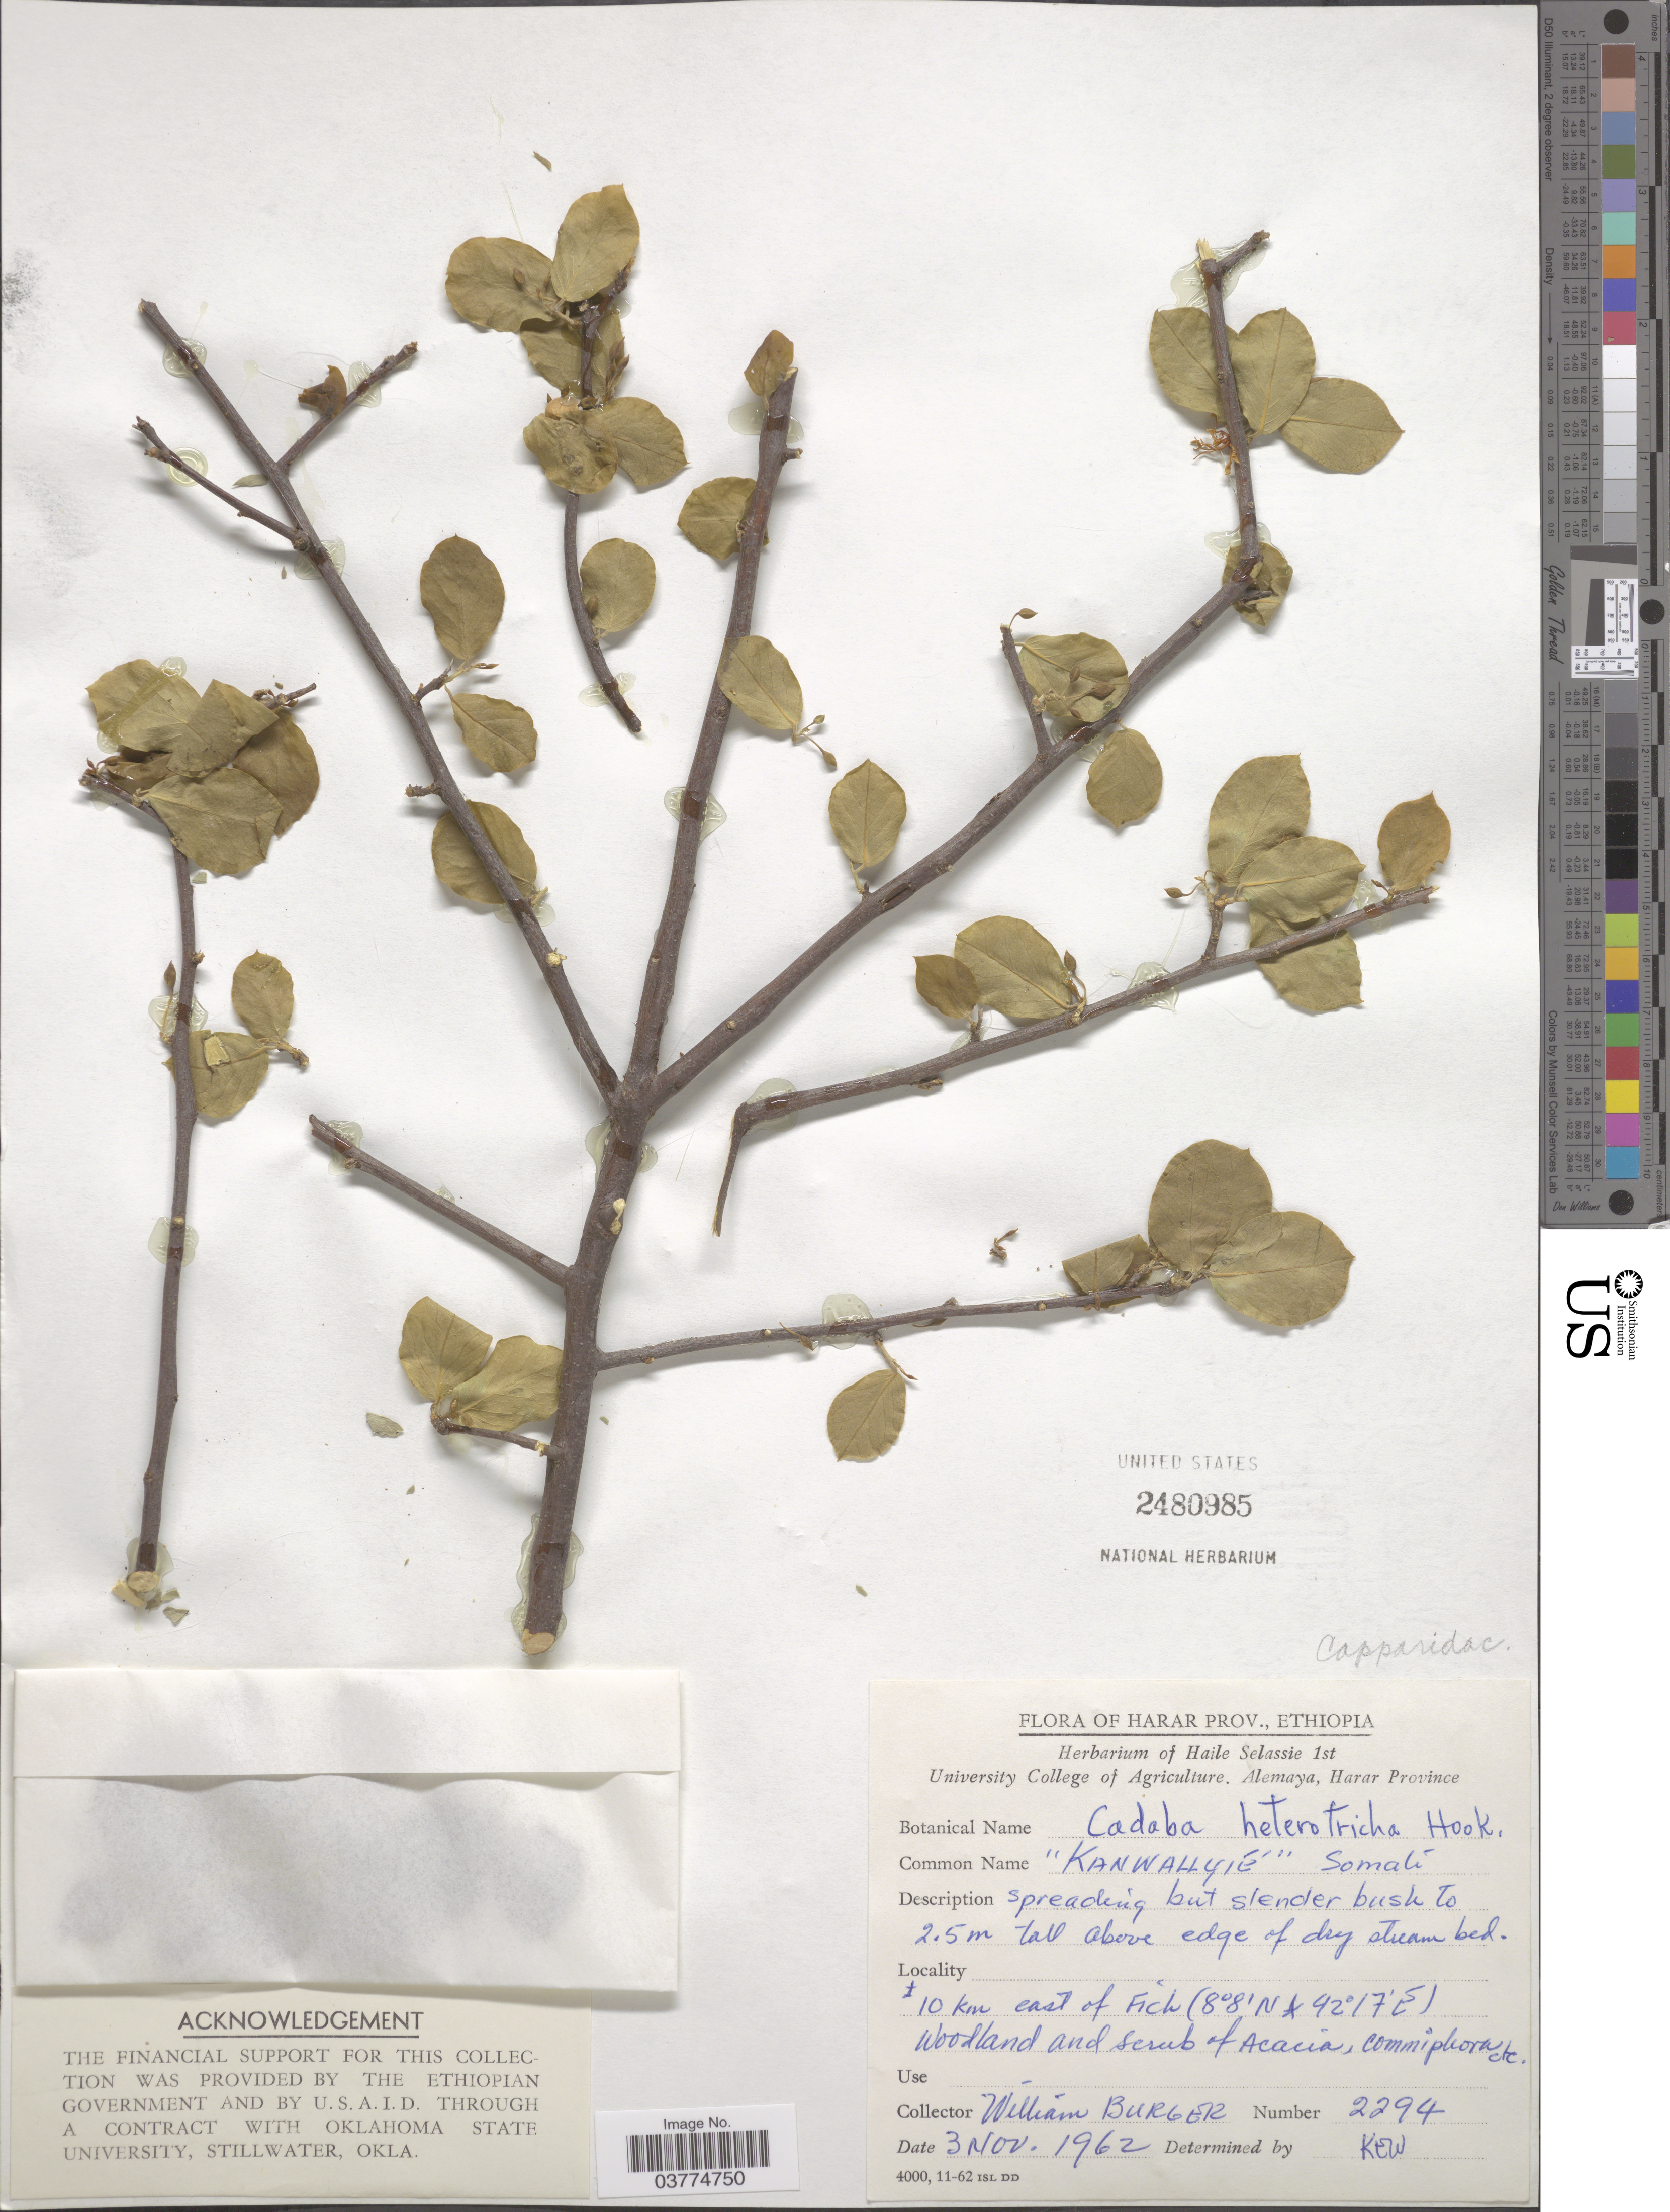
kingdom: Plantae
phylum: Tracheophyta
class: Magnoliopsida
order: Brassicales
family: Capparaceae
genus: Cadaba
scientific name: Cadaba heterotricha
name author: Stocks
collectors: W. Burger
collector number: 2294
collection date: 1962-11-03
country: Ethiopia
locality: Harar Prov. ± 10 km east of Fich.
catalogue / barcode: US 2480985